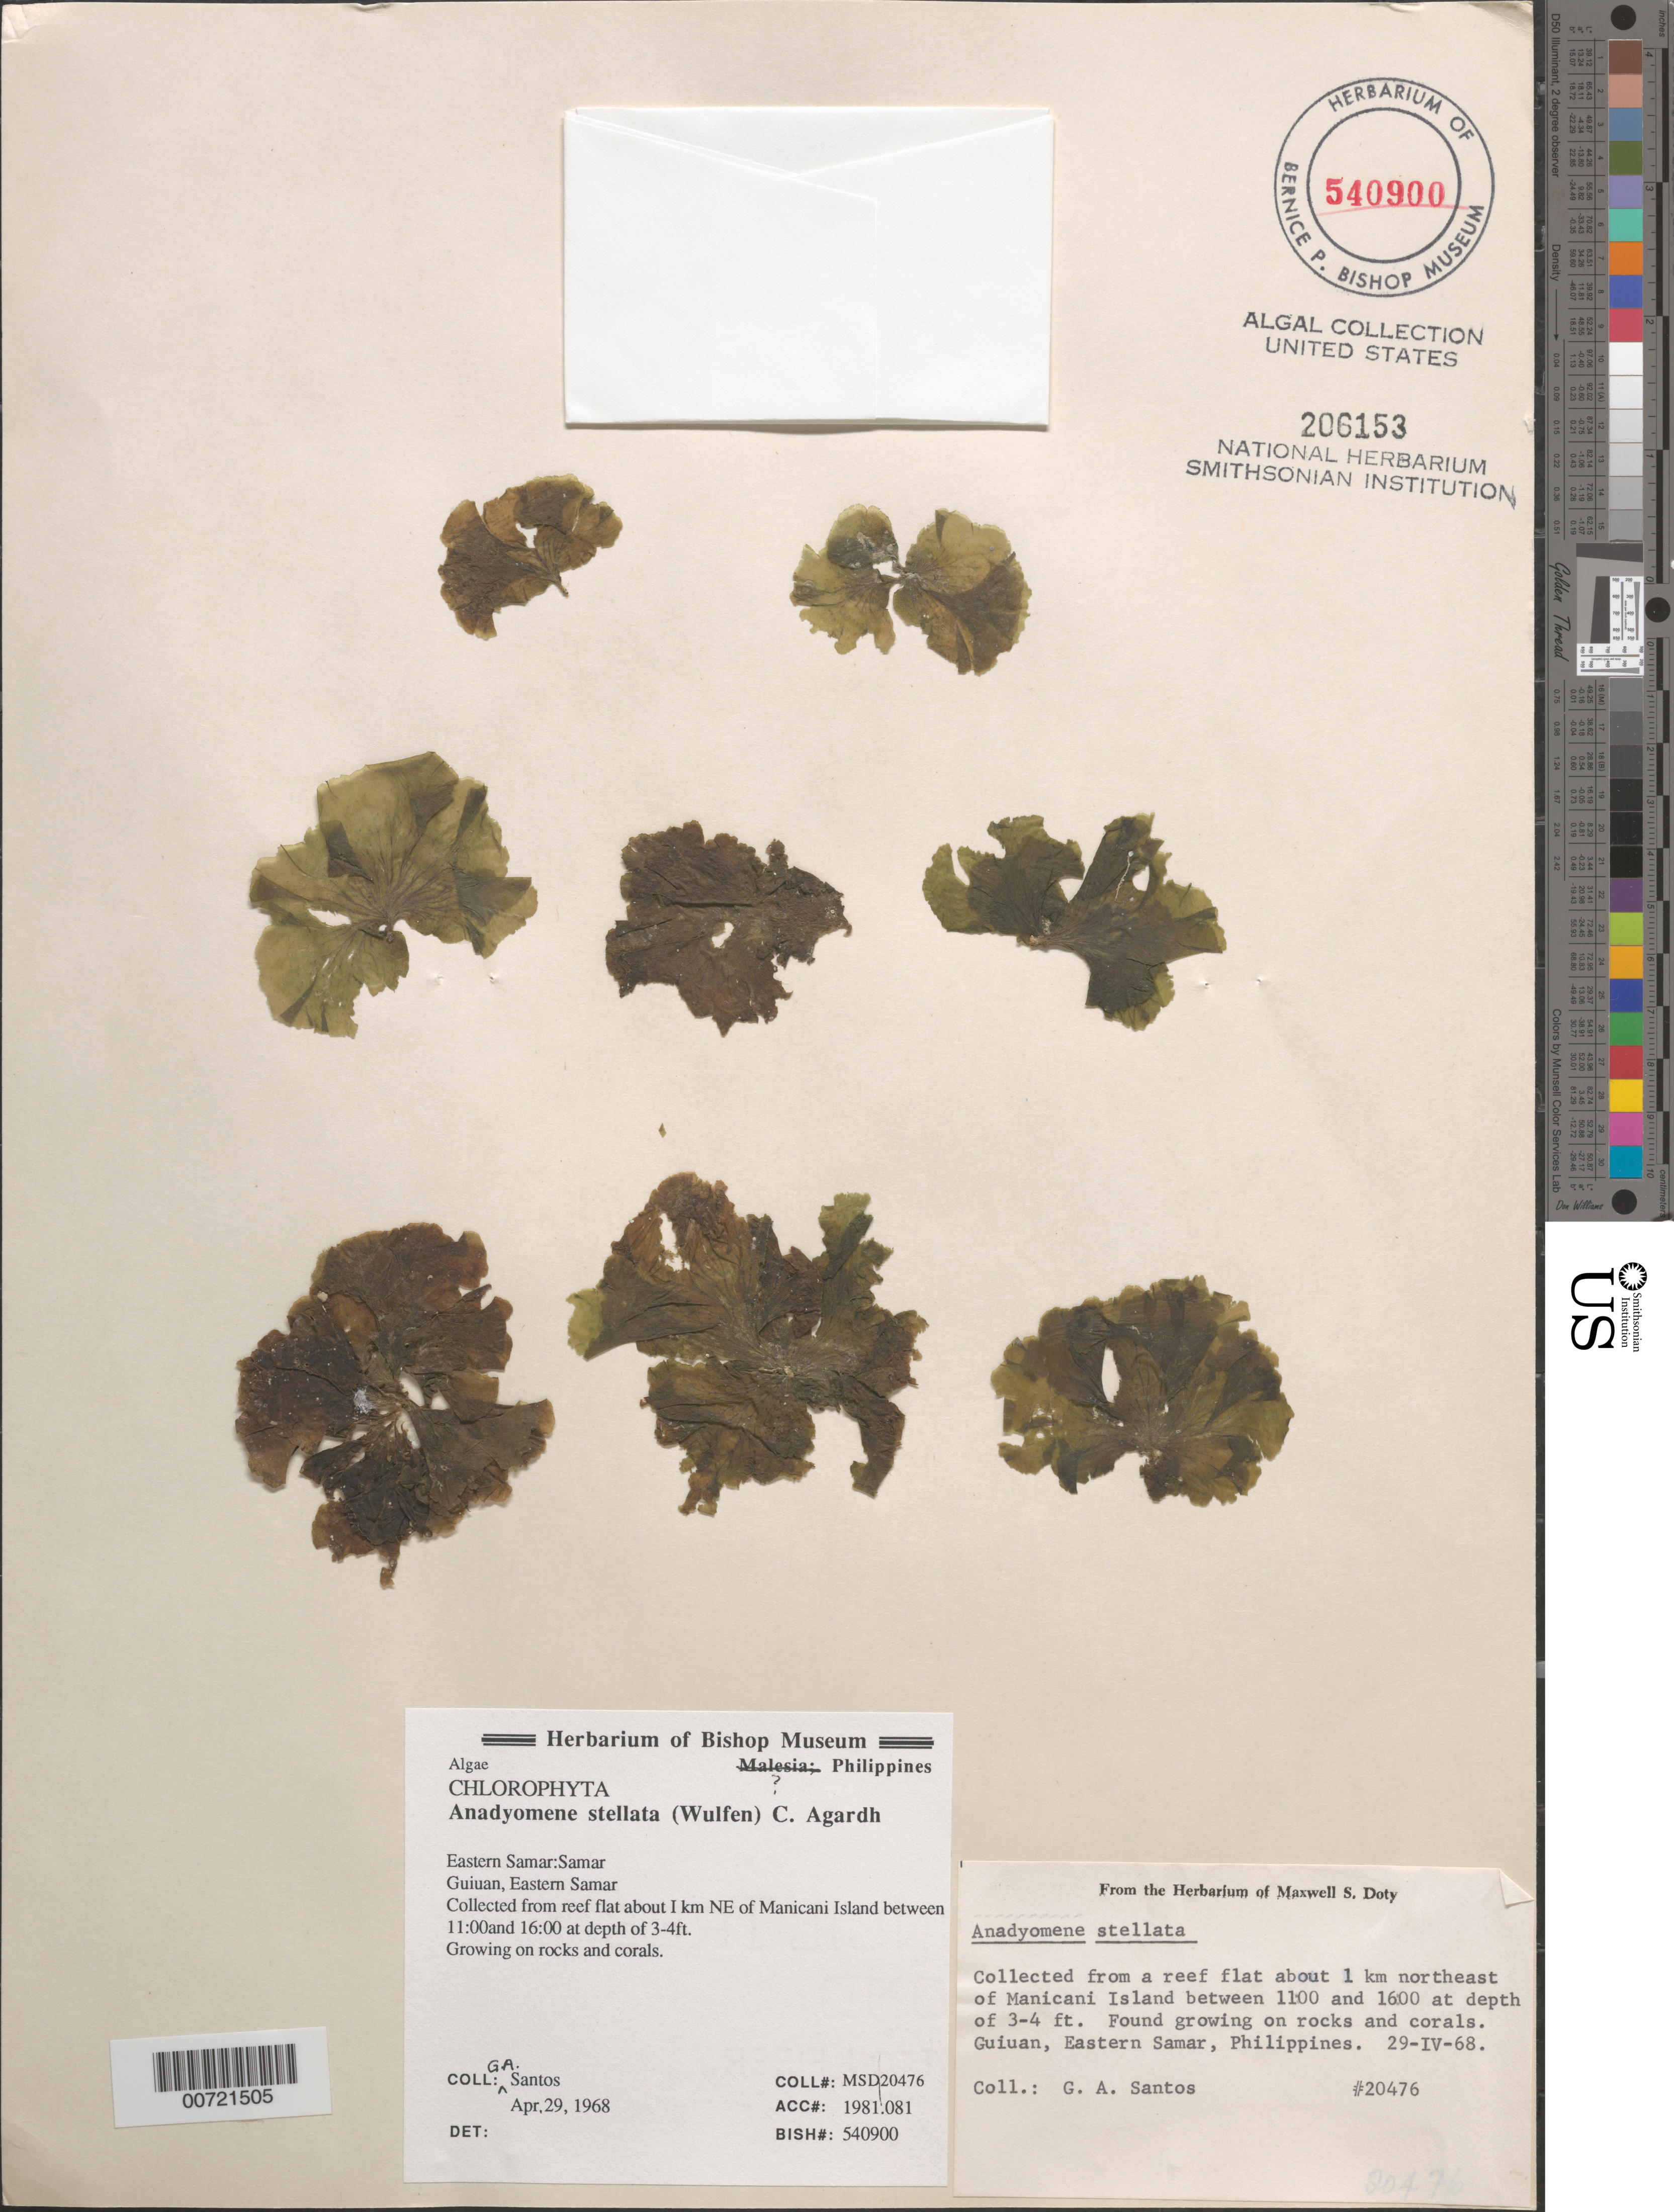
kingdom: Plantae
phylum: Chlorophyta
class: Ulvophyceae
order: Cladophorales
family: Anadyomenaceae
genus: Anadyomene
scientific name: Anadyomene stellata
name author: (Wulfen) C. Agardh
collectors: G. Santos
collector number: MSD 20476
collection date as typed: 29 Apr 1968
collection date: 1968-04-29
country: Philippines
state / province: Eastern Visayas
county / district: Eastern Samar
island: Samar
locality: Guiuan, reef flat ca. 1 km northeast of Manicani Island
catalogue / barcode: US 206153